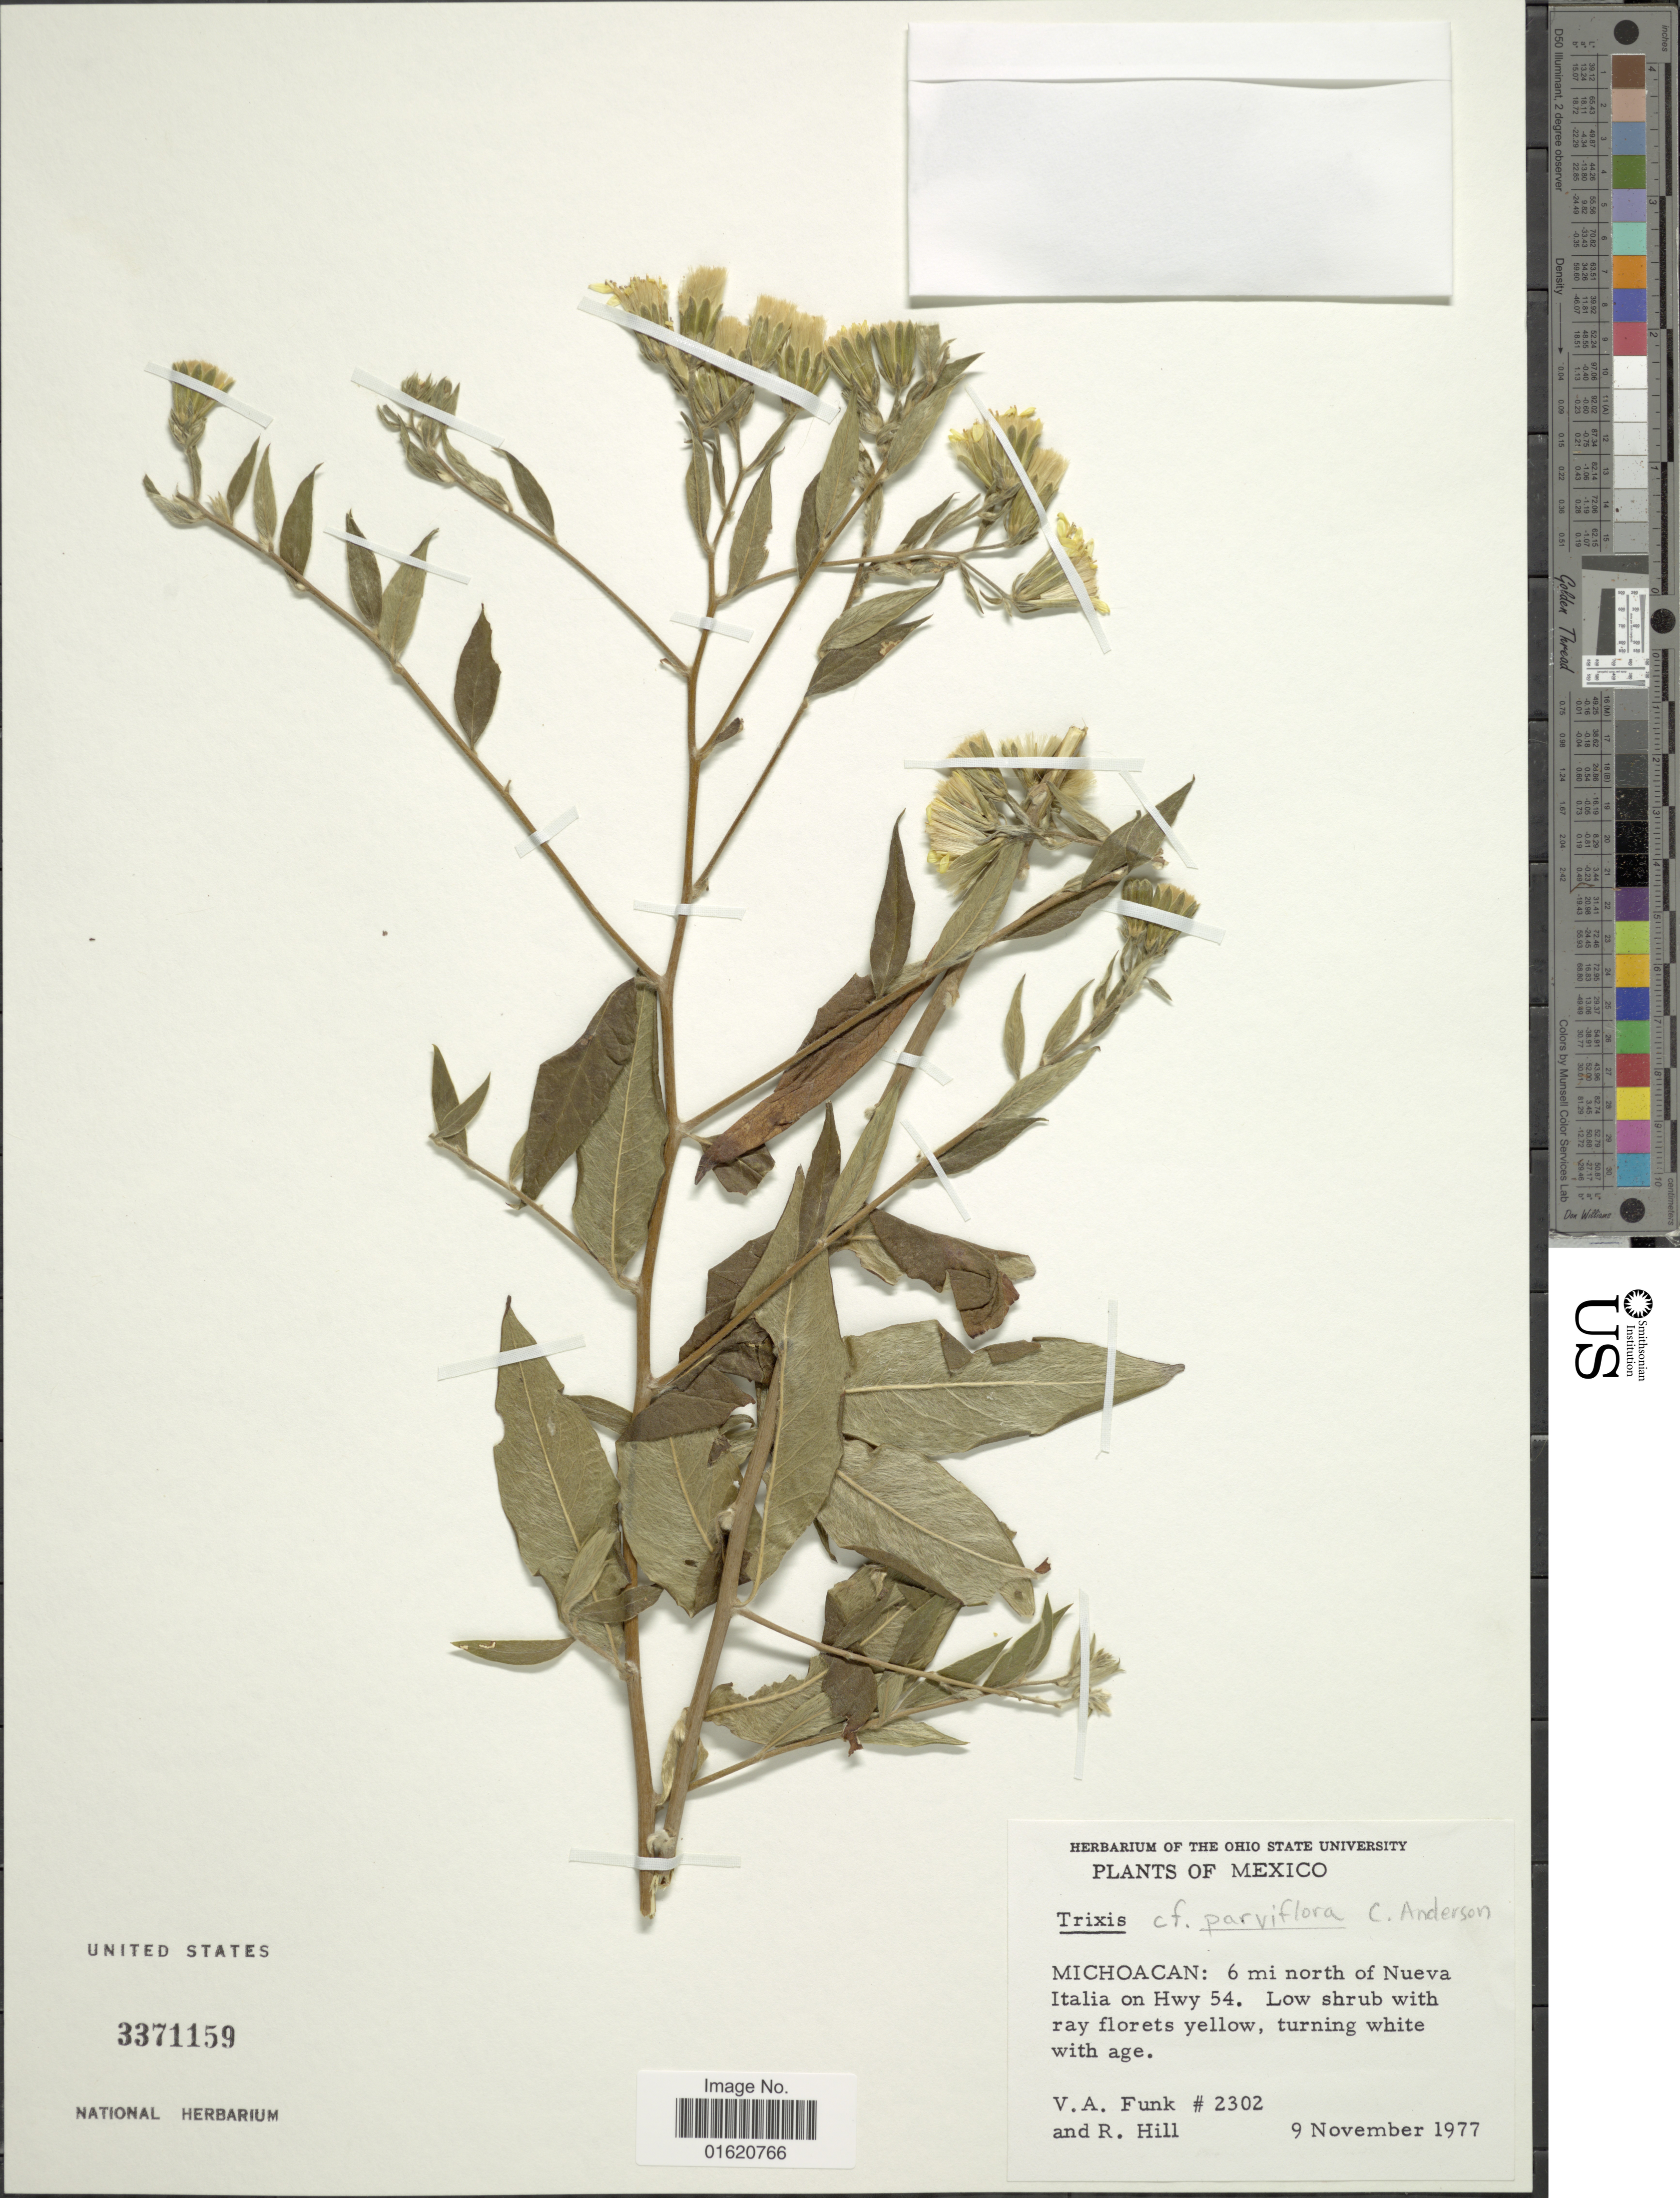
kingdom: Plantae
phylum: Tracheophyta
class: Magnoliopsida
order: Asterales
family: Asteraceae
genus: Trixis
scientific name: Trixis parviflora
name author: C.E. Anderson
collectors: V. Funk & R. Hill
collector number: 2302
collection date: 1977-11-09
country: Mexico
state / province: Michoacán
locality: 6 mi north of Nueva Italia on Hwy 54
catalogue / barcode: US 3371159